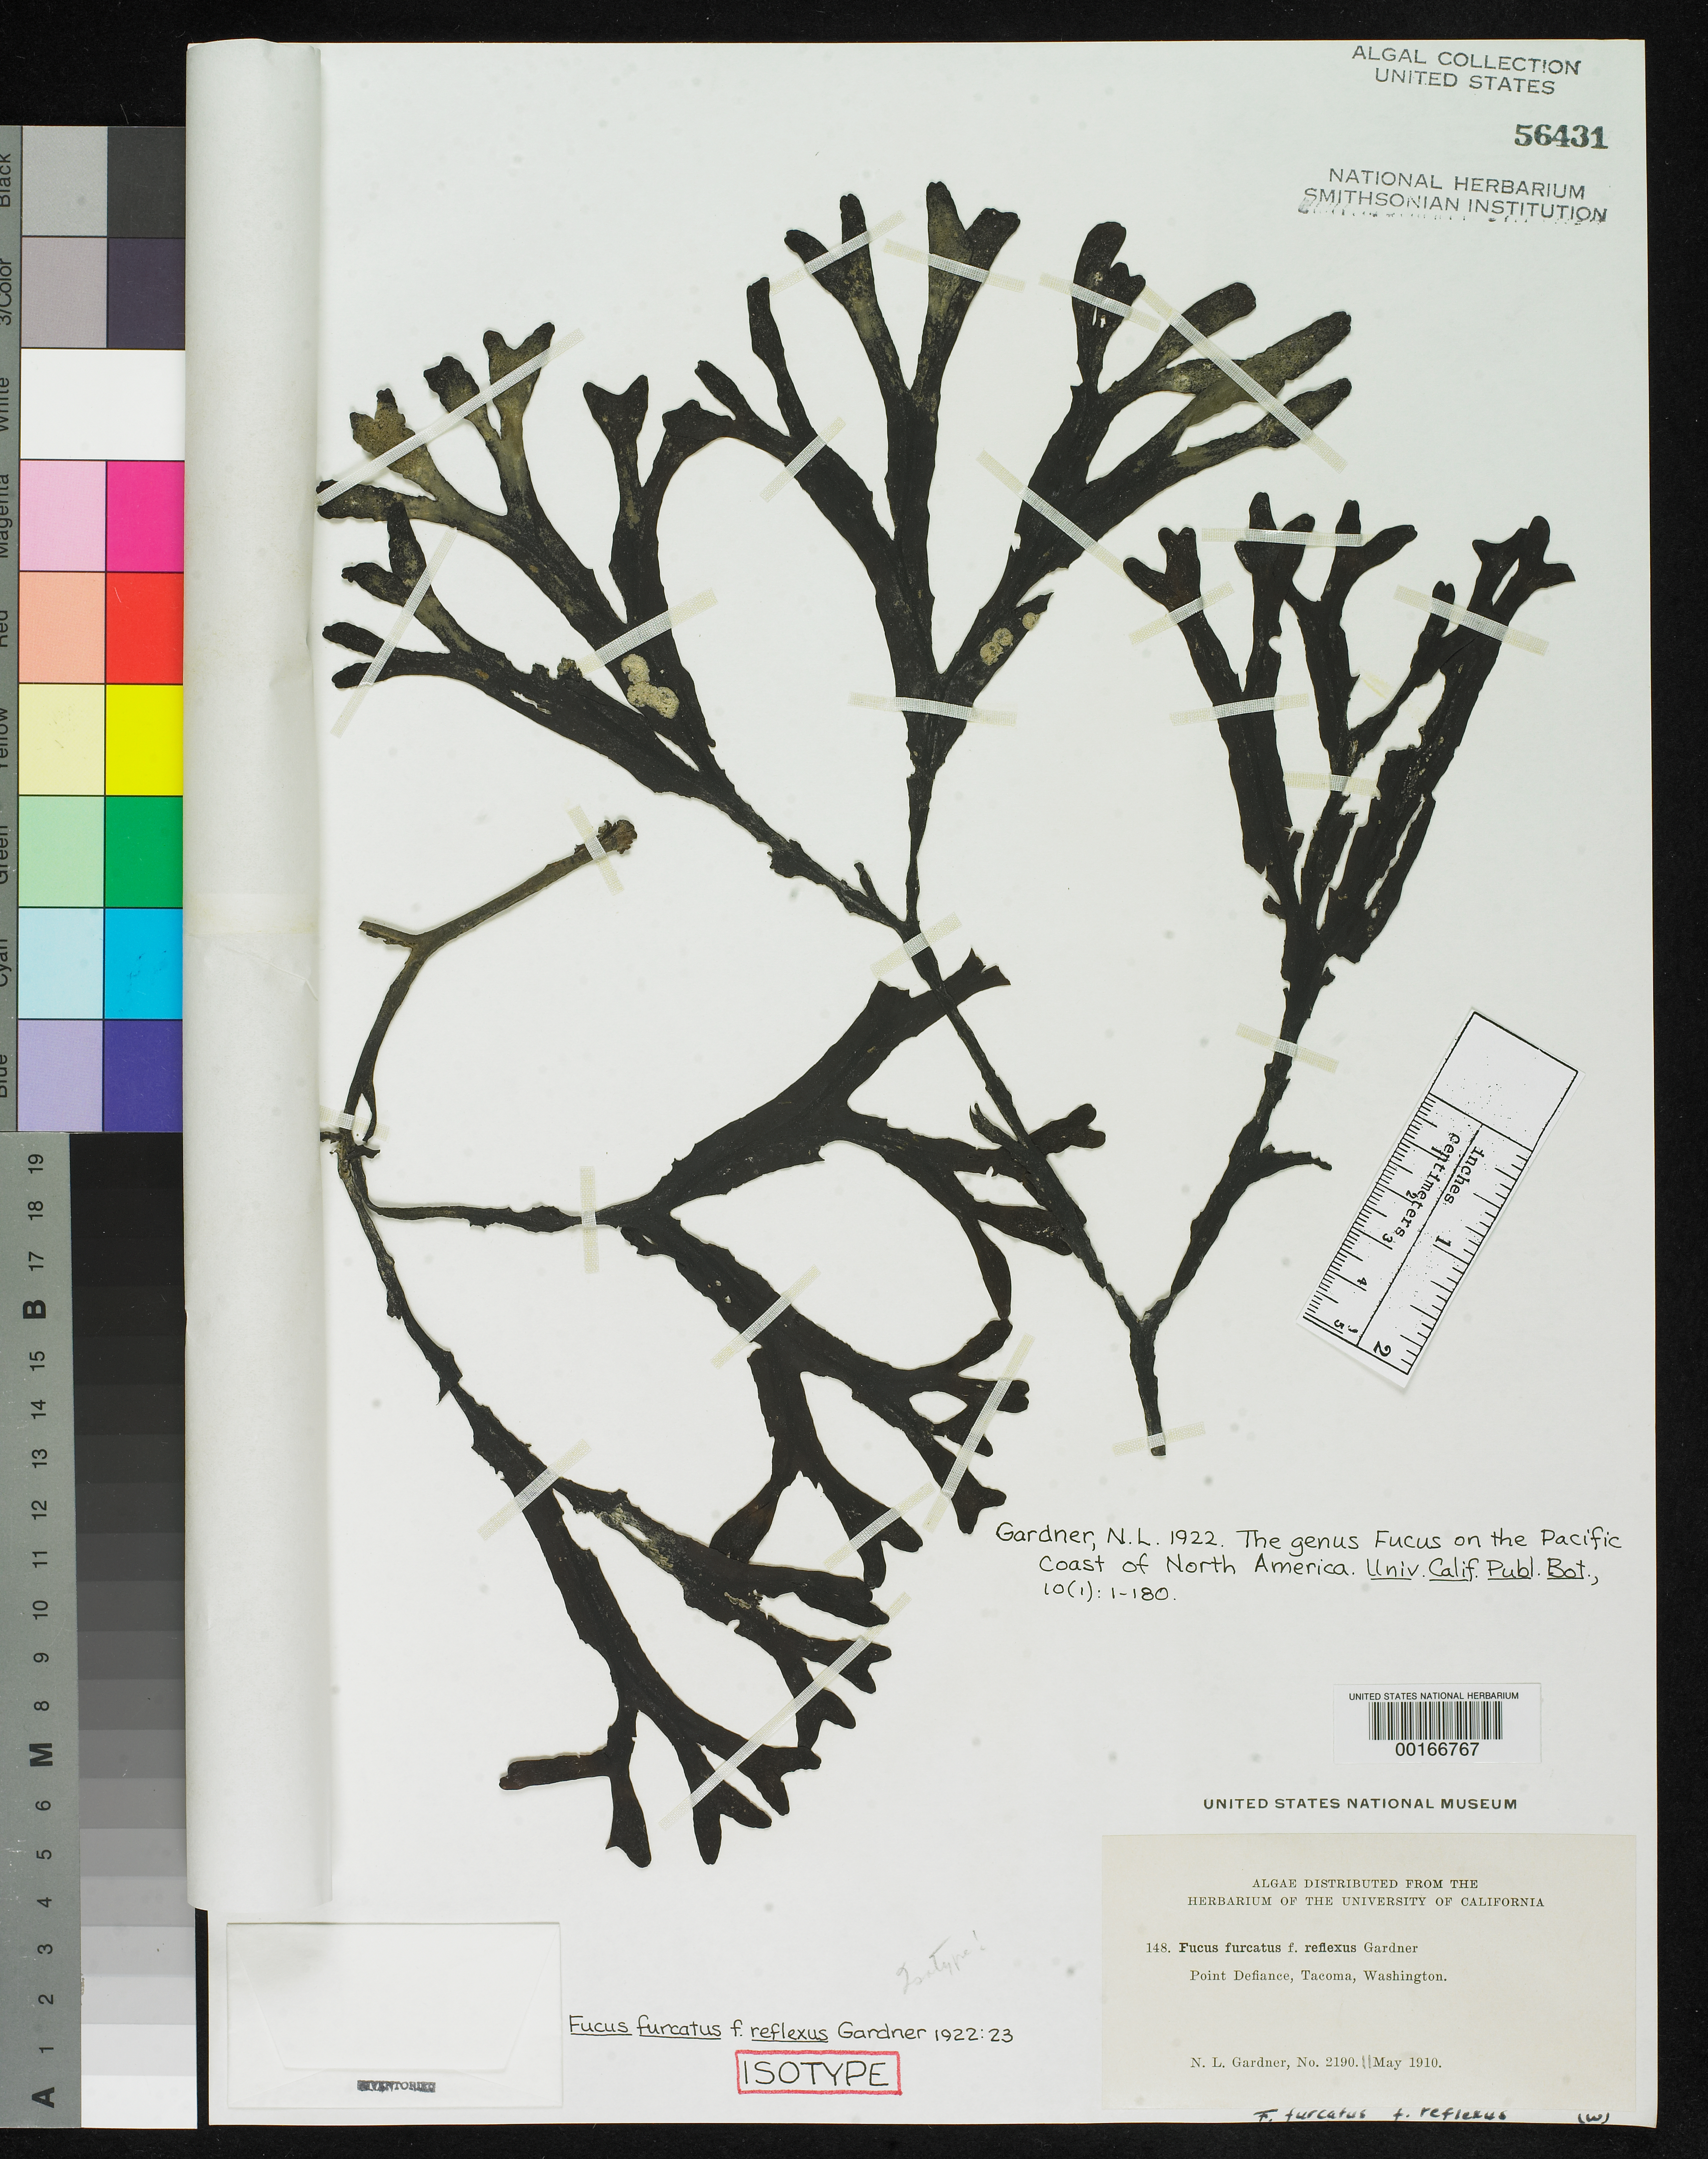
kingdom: Chromista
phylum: Ochrophyta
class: Phaeophyceae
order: Fucales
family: Fucaceae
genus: Fucus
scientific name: Fucus furcatus f. reflexus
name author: N.L. Gardner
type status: Isotype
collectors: N. Gardner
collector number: NLG 2190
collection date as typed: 11 May 1910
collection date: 1910-05-11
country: United States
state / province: Washington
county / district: Pierce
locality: Point Defiance, Tacoma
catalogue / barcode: US 56431